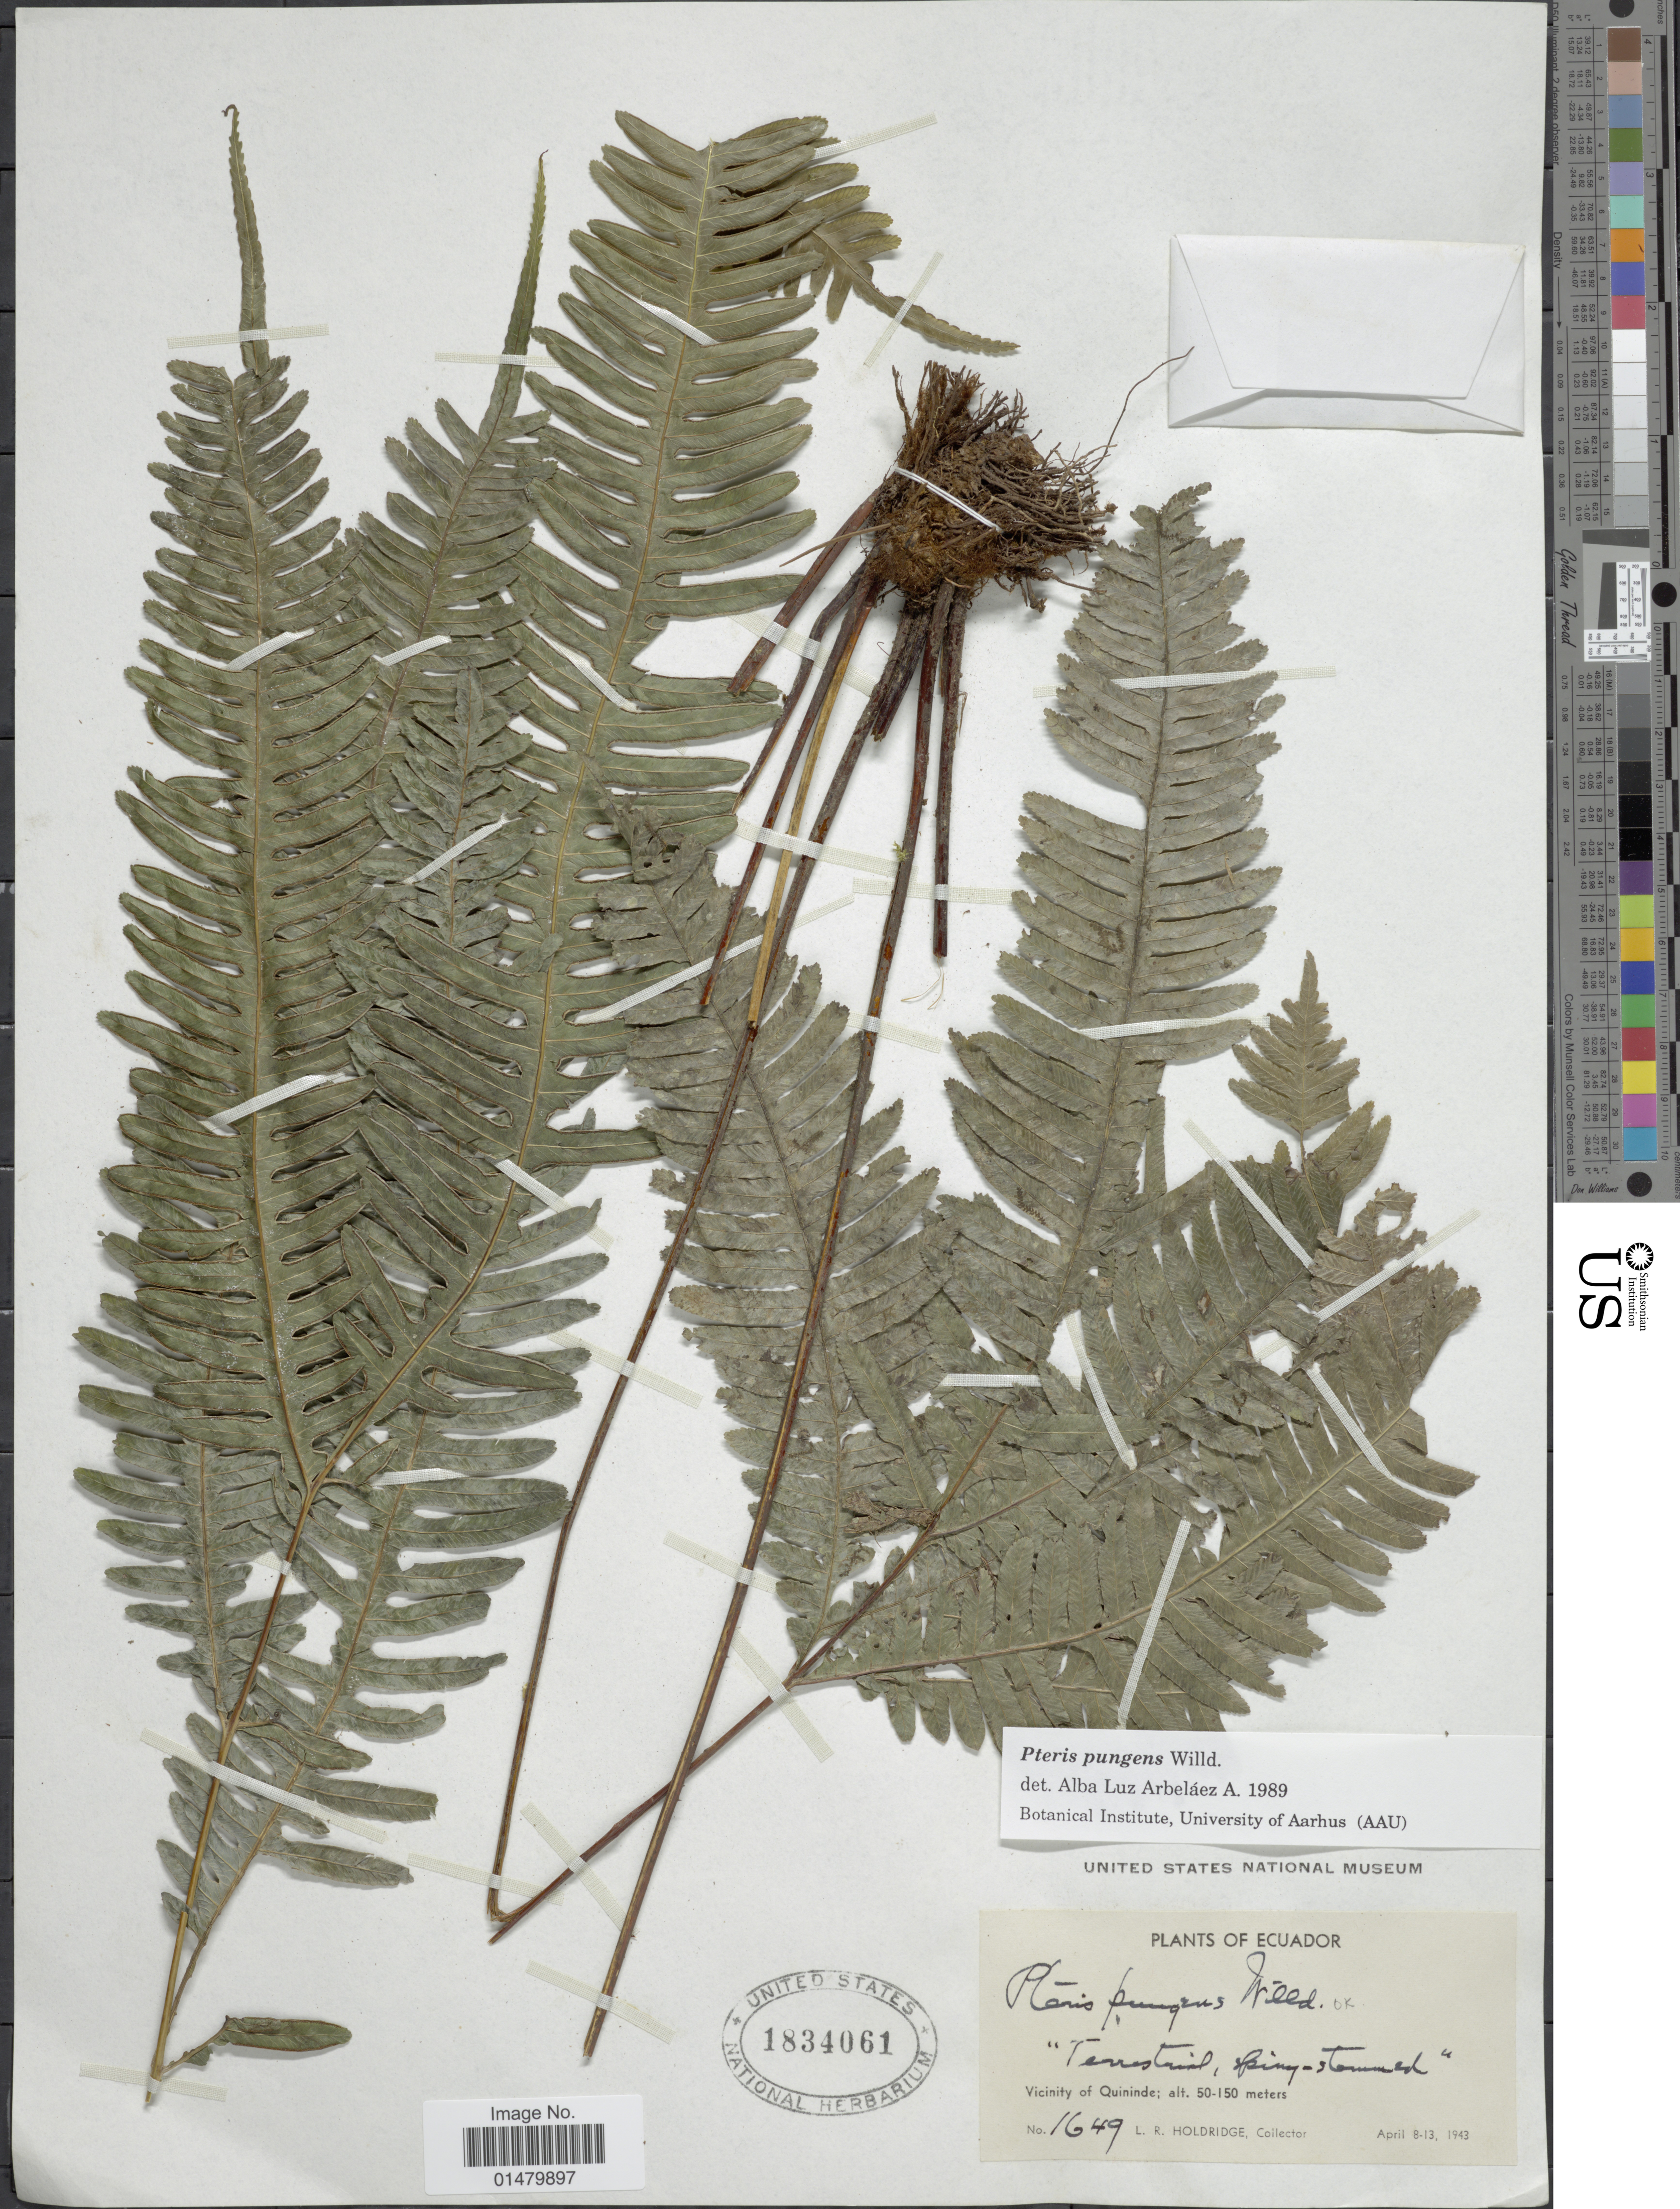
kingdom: Plantae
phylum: Tracheophyta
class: Polypodiopsida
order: Polypodiales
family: Pteridaceae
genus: Pteris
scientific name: Pteris pungens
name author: Willd.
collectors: L. Holdridge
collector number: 1649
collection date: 1943-04-08/1943-04-13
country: Ecuador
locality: Vicinity of Quininde.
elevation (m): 50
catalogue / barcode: US 1834061